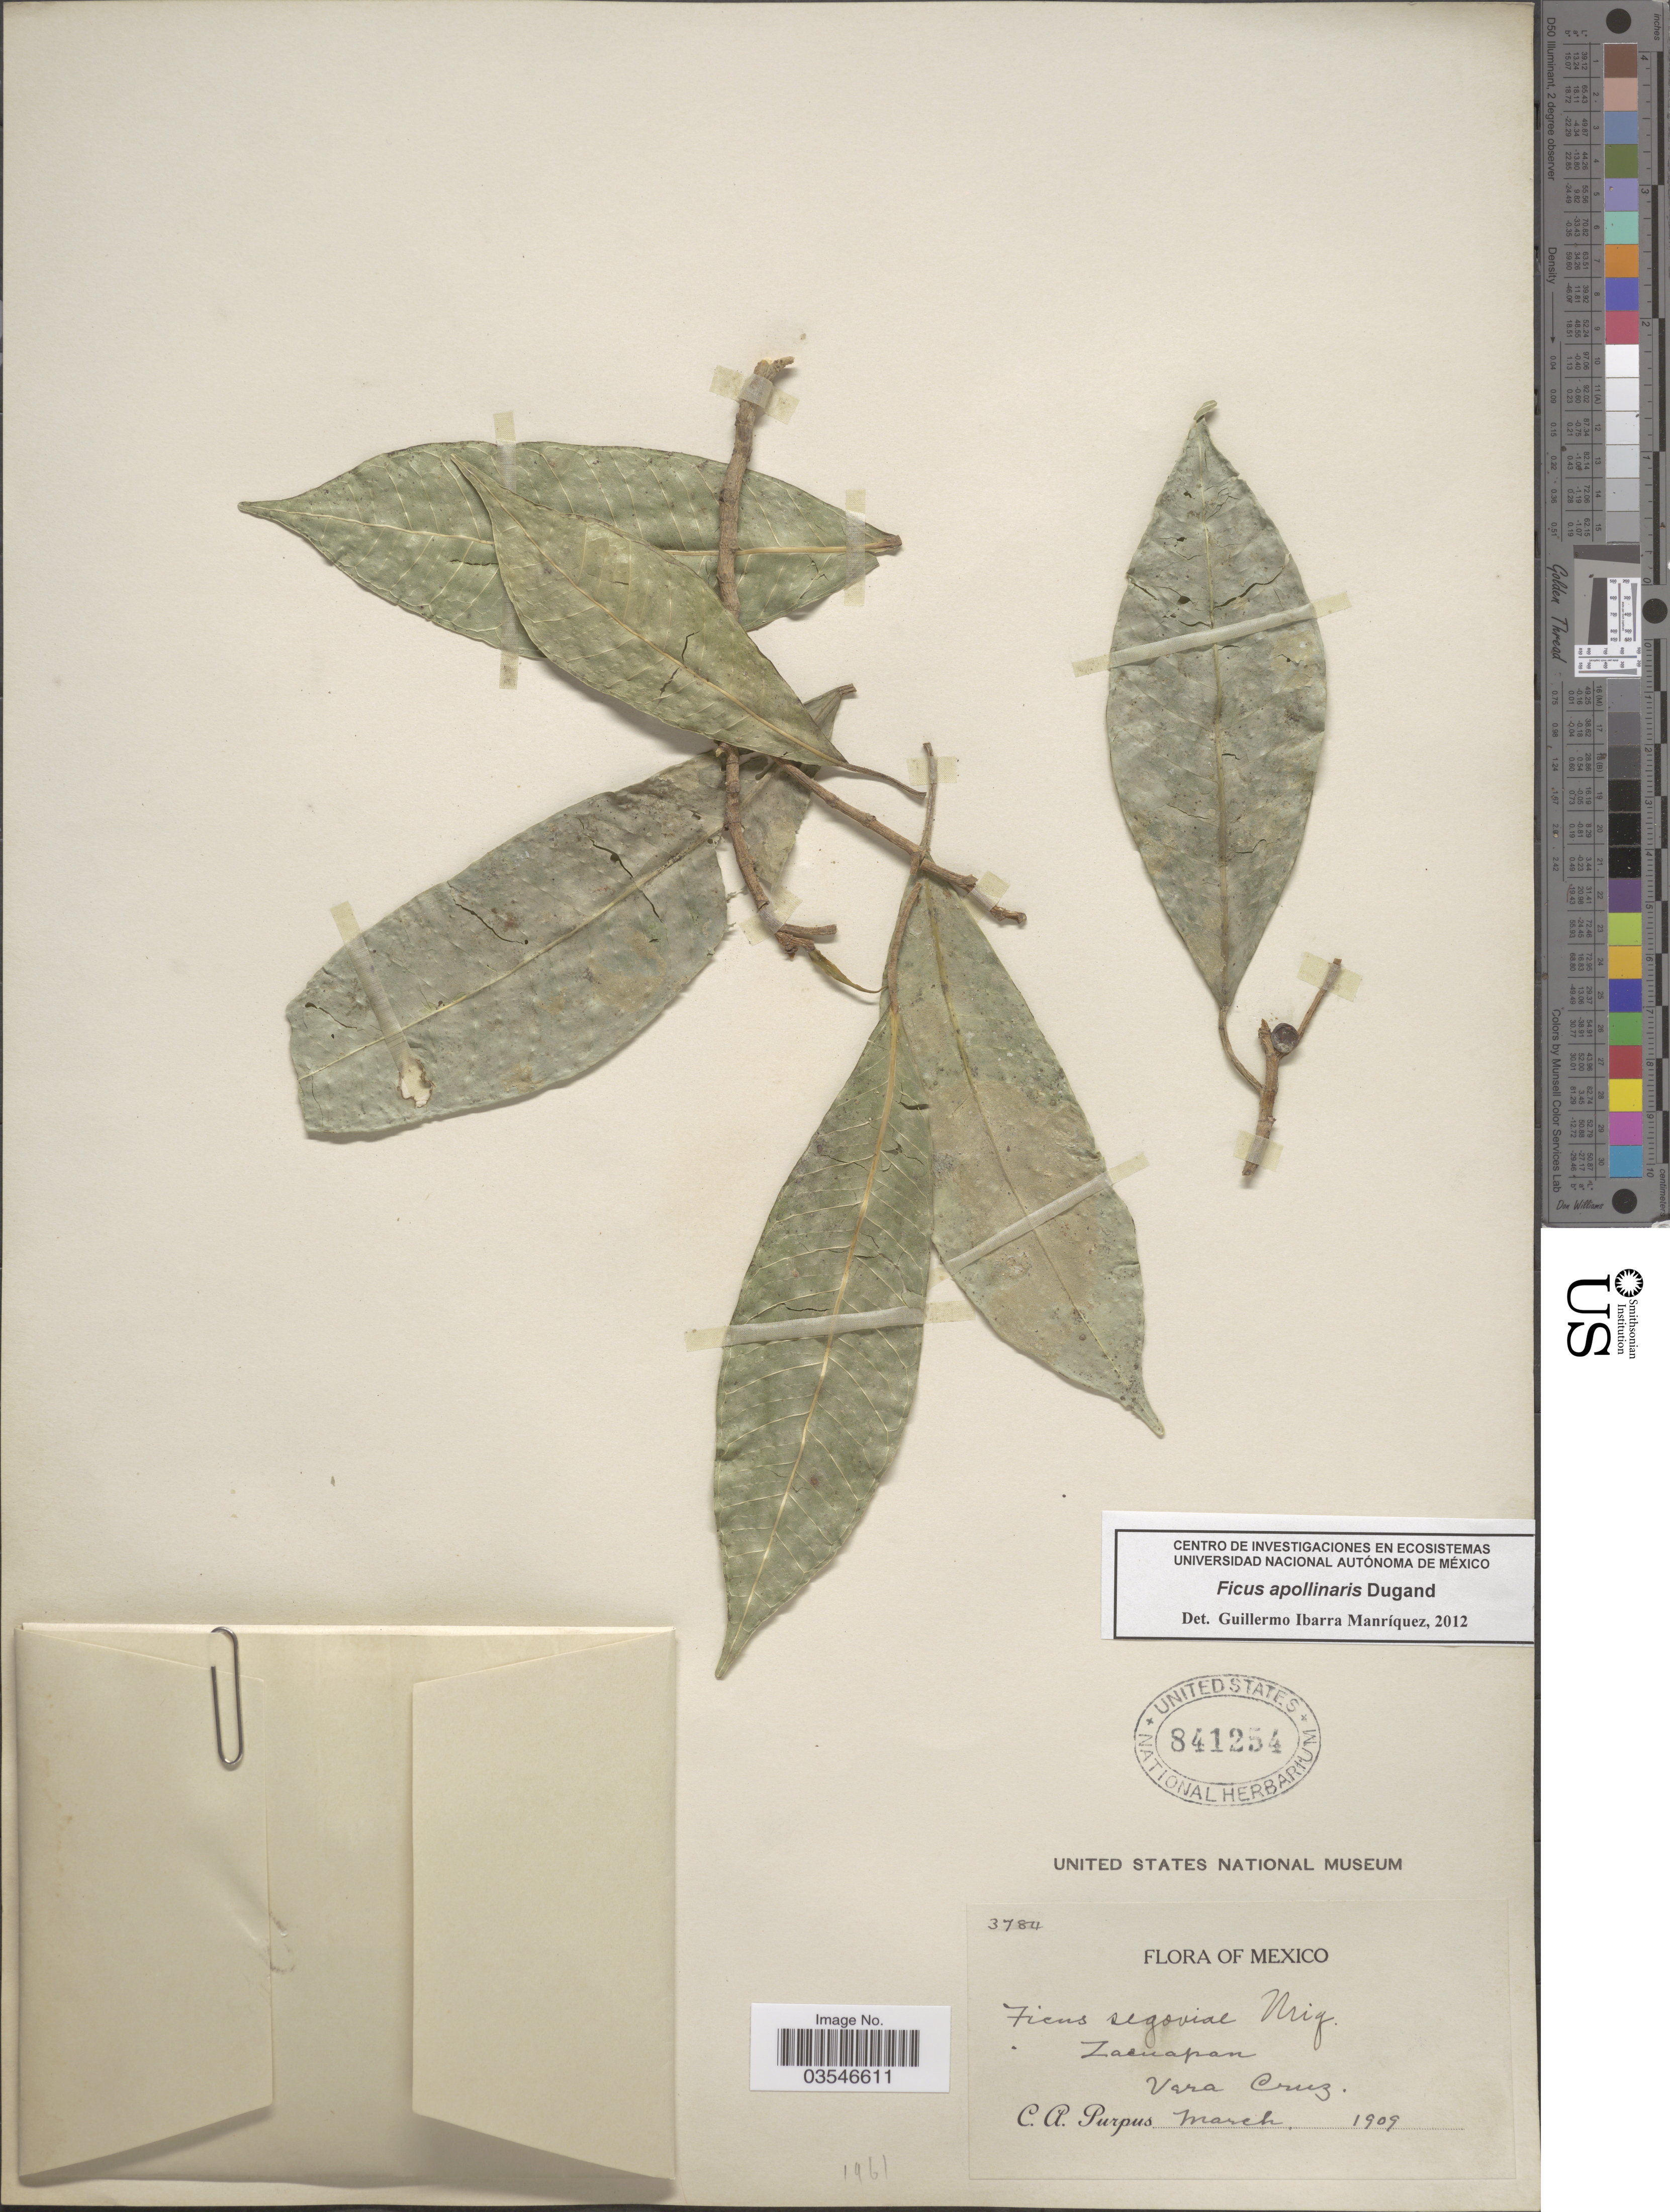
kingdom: Plantae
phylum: Tracheophyta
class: Magnoliopsida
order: Rosales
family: Moraceae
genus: Ficus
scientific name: Ficus apollinaris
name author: Dugand G.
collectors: C. A. Purpus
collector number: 3784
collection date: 1909-03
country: Mexico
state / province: Veracruz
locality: Zacuapan, Vera Cruz.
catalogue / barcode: US 841254